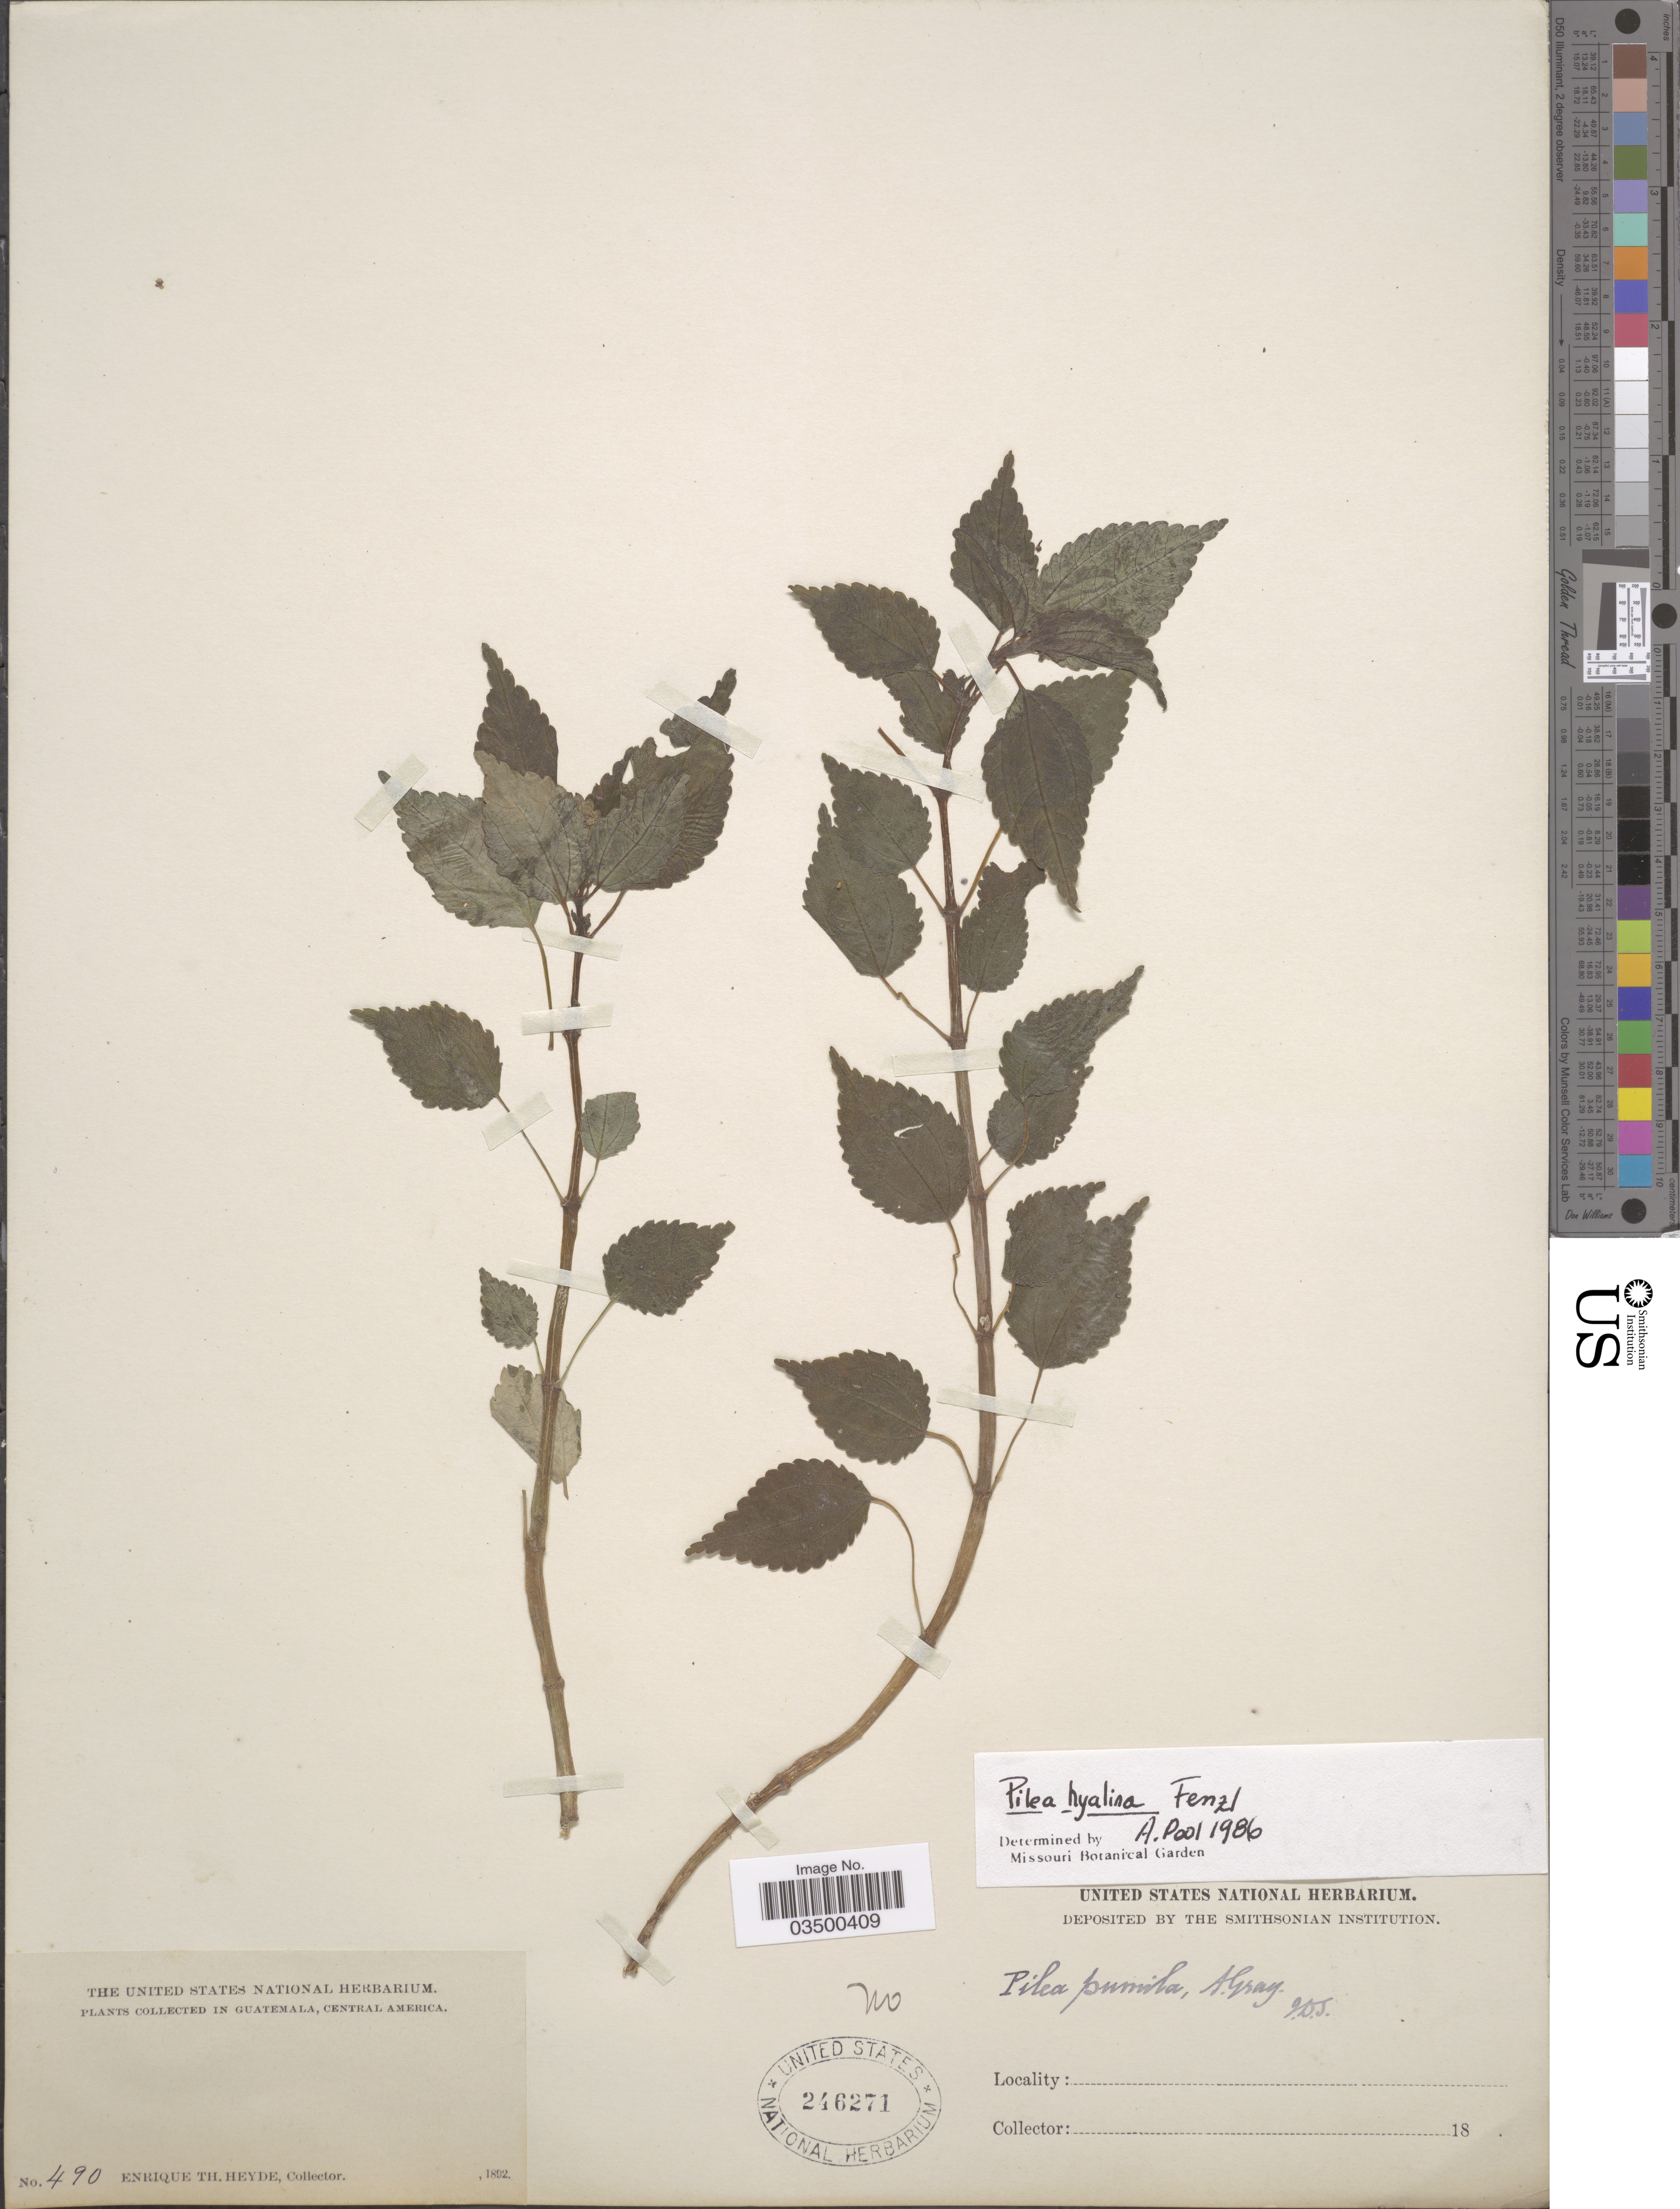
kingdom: Plantae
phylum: Tracheophyta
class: Magnoliopsida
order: Rosales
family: Urticaceae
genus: Pilea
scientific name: Pilea hyalina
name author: Fenzl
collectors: E. T. Heyde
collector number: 490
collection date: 1892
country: Guatemala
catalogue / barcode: US 246271